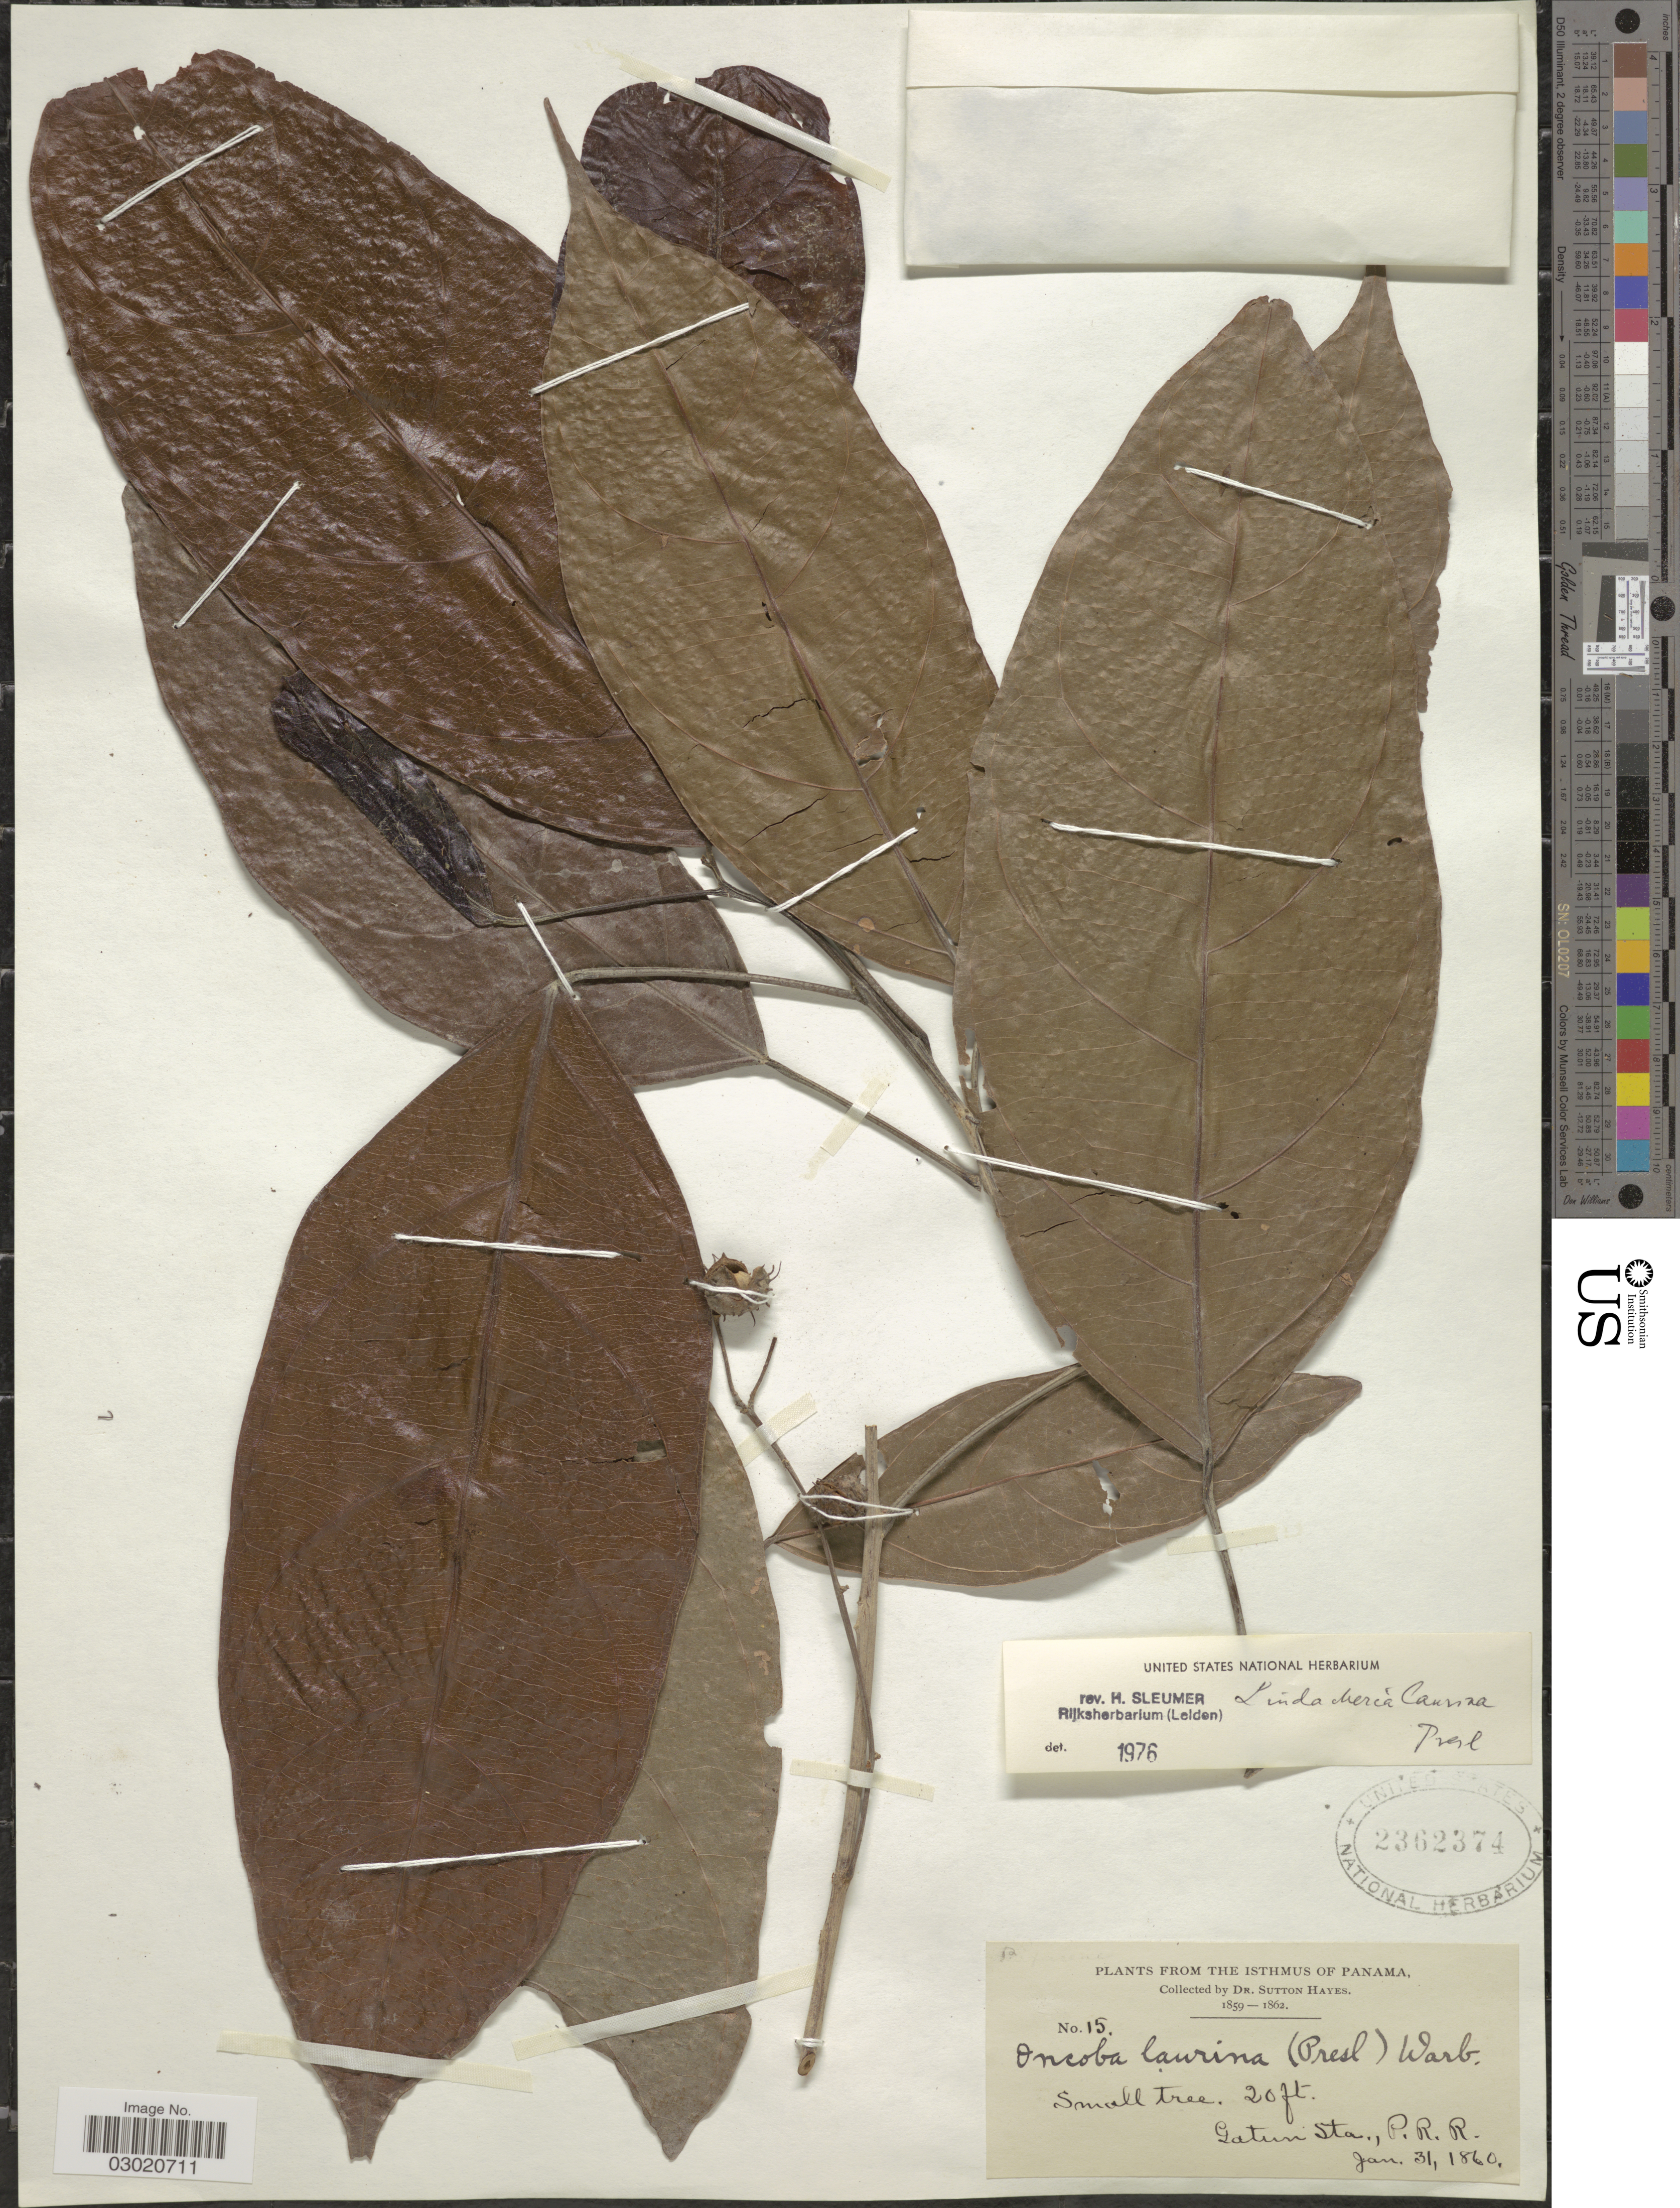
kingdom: Plantae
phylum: Tracheophyta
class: Magnoliopsida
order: Malpighiales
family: Achariaceae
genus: Lindackeria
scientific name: Lindackeria laurina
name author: C. Presl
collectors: S. Hayes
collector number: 15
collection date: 1860-01-31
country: Panama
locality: The Isthmus of Panama, Gatun Sta., P.R.R.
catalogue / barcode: US 2362374